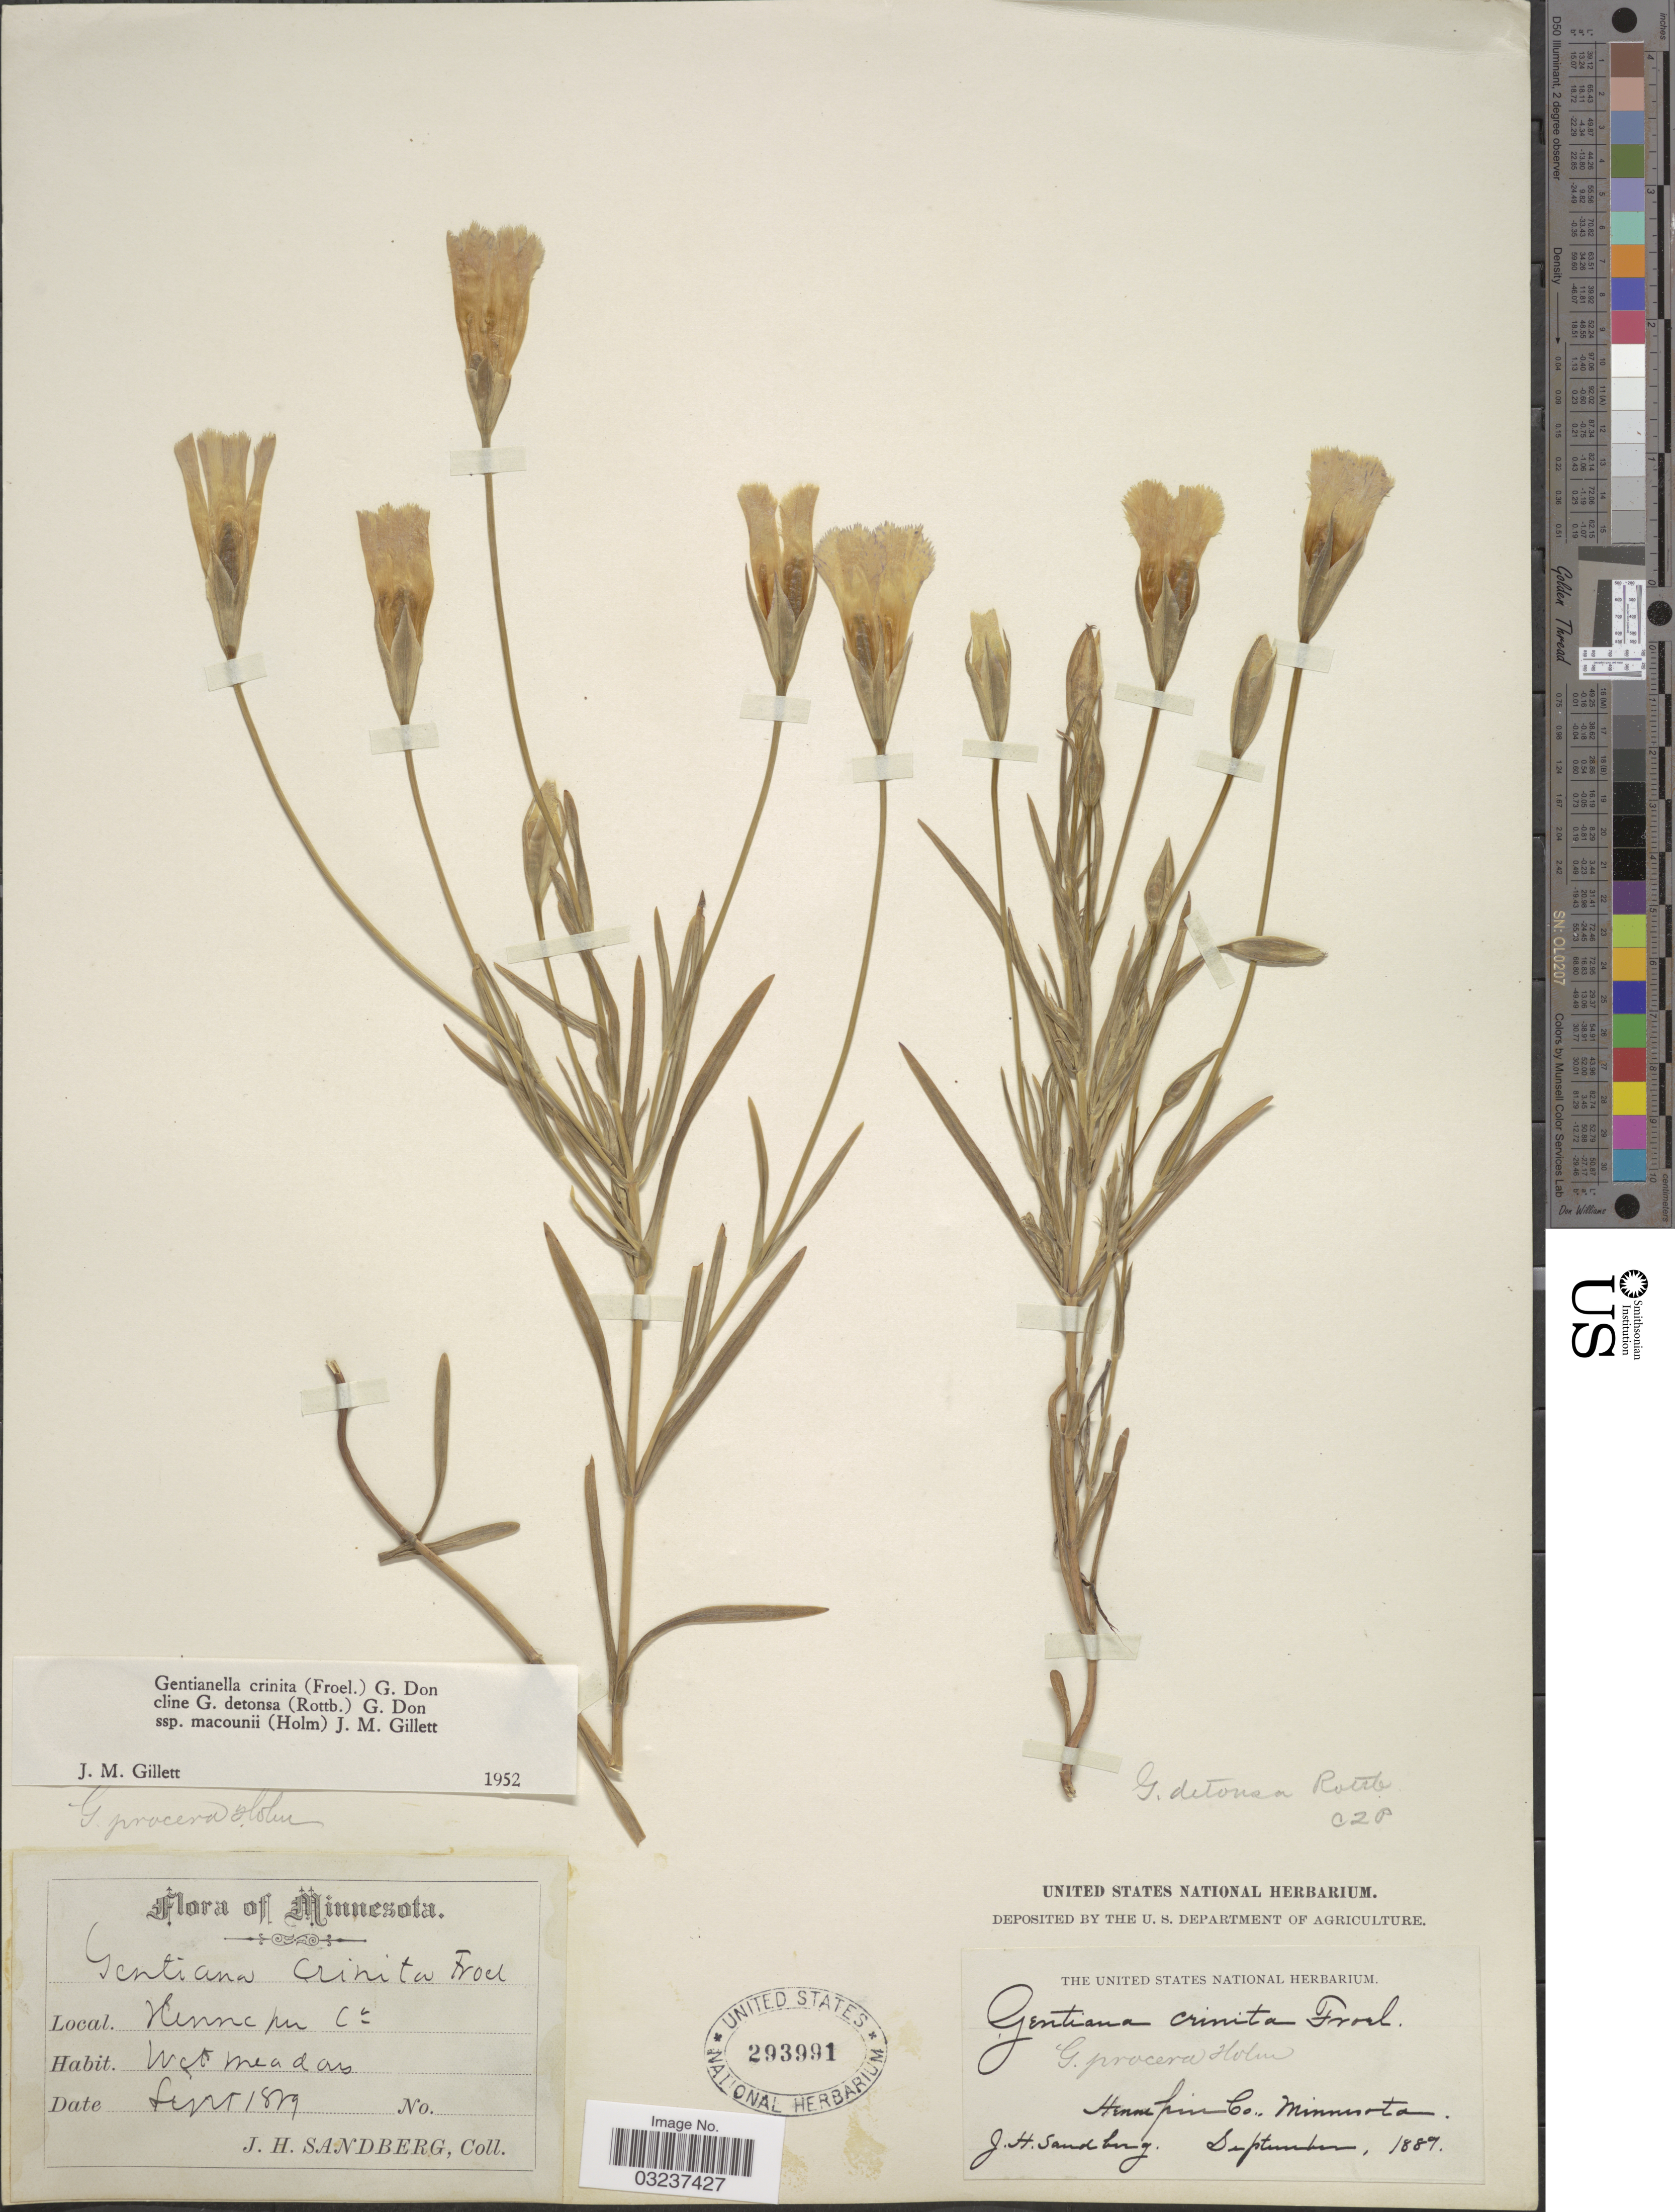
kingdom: Plantae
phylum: Tracheophyta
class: Magnoliopsida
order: Gentianales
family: Gentianaceae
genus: Gentianella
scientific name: Gentianella crinita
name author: (Froel.) G. Don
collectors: J. H. Sandberg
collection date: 1889-09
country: United States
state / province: Minnesota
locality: Hennepin Co.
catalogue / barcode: US 293991